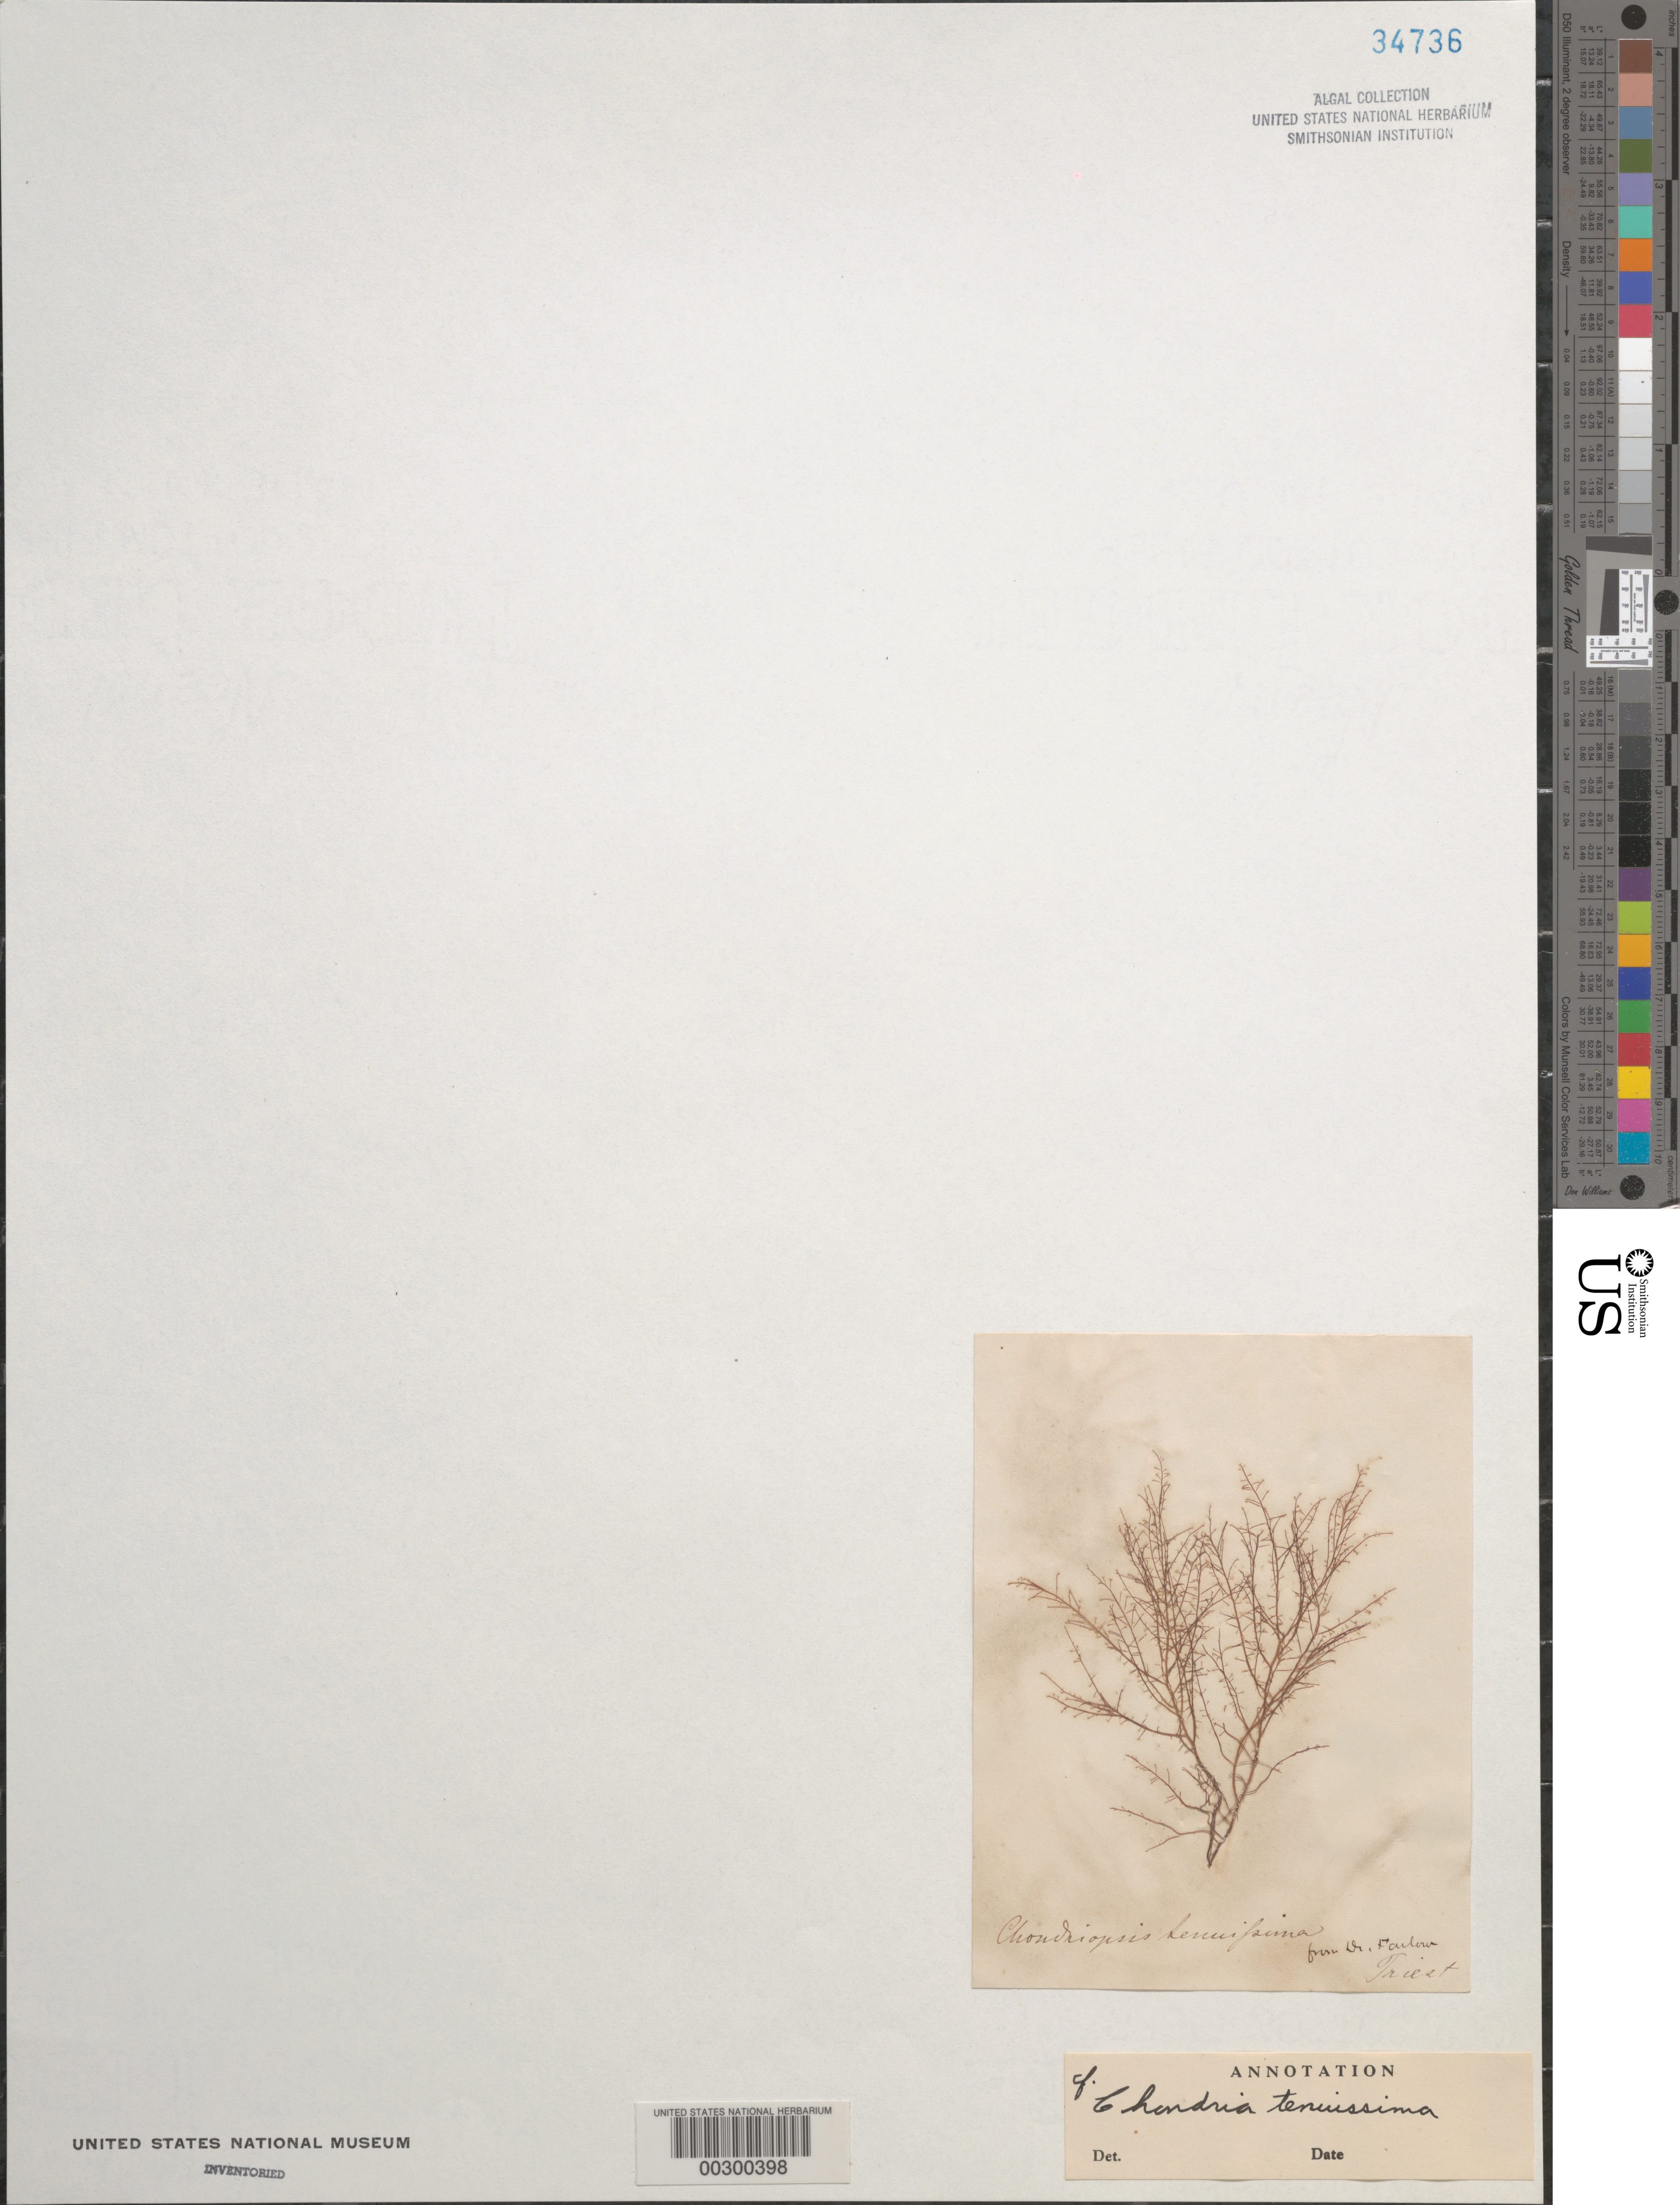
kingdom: Plantae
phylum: Rhodophyta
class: Florideophyceae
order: Ceramiales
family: Rhodomelaceae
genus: Chondria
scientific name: Chondria capillaris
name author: M.J. Wynne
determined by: Algae name updating Project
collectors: W. G. Farlow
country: Italy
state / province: Friuli-venezia Giulia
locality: Trieste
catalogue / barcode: US 34736